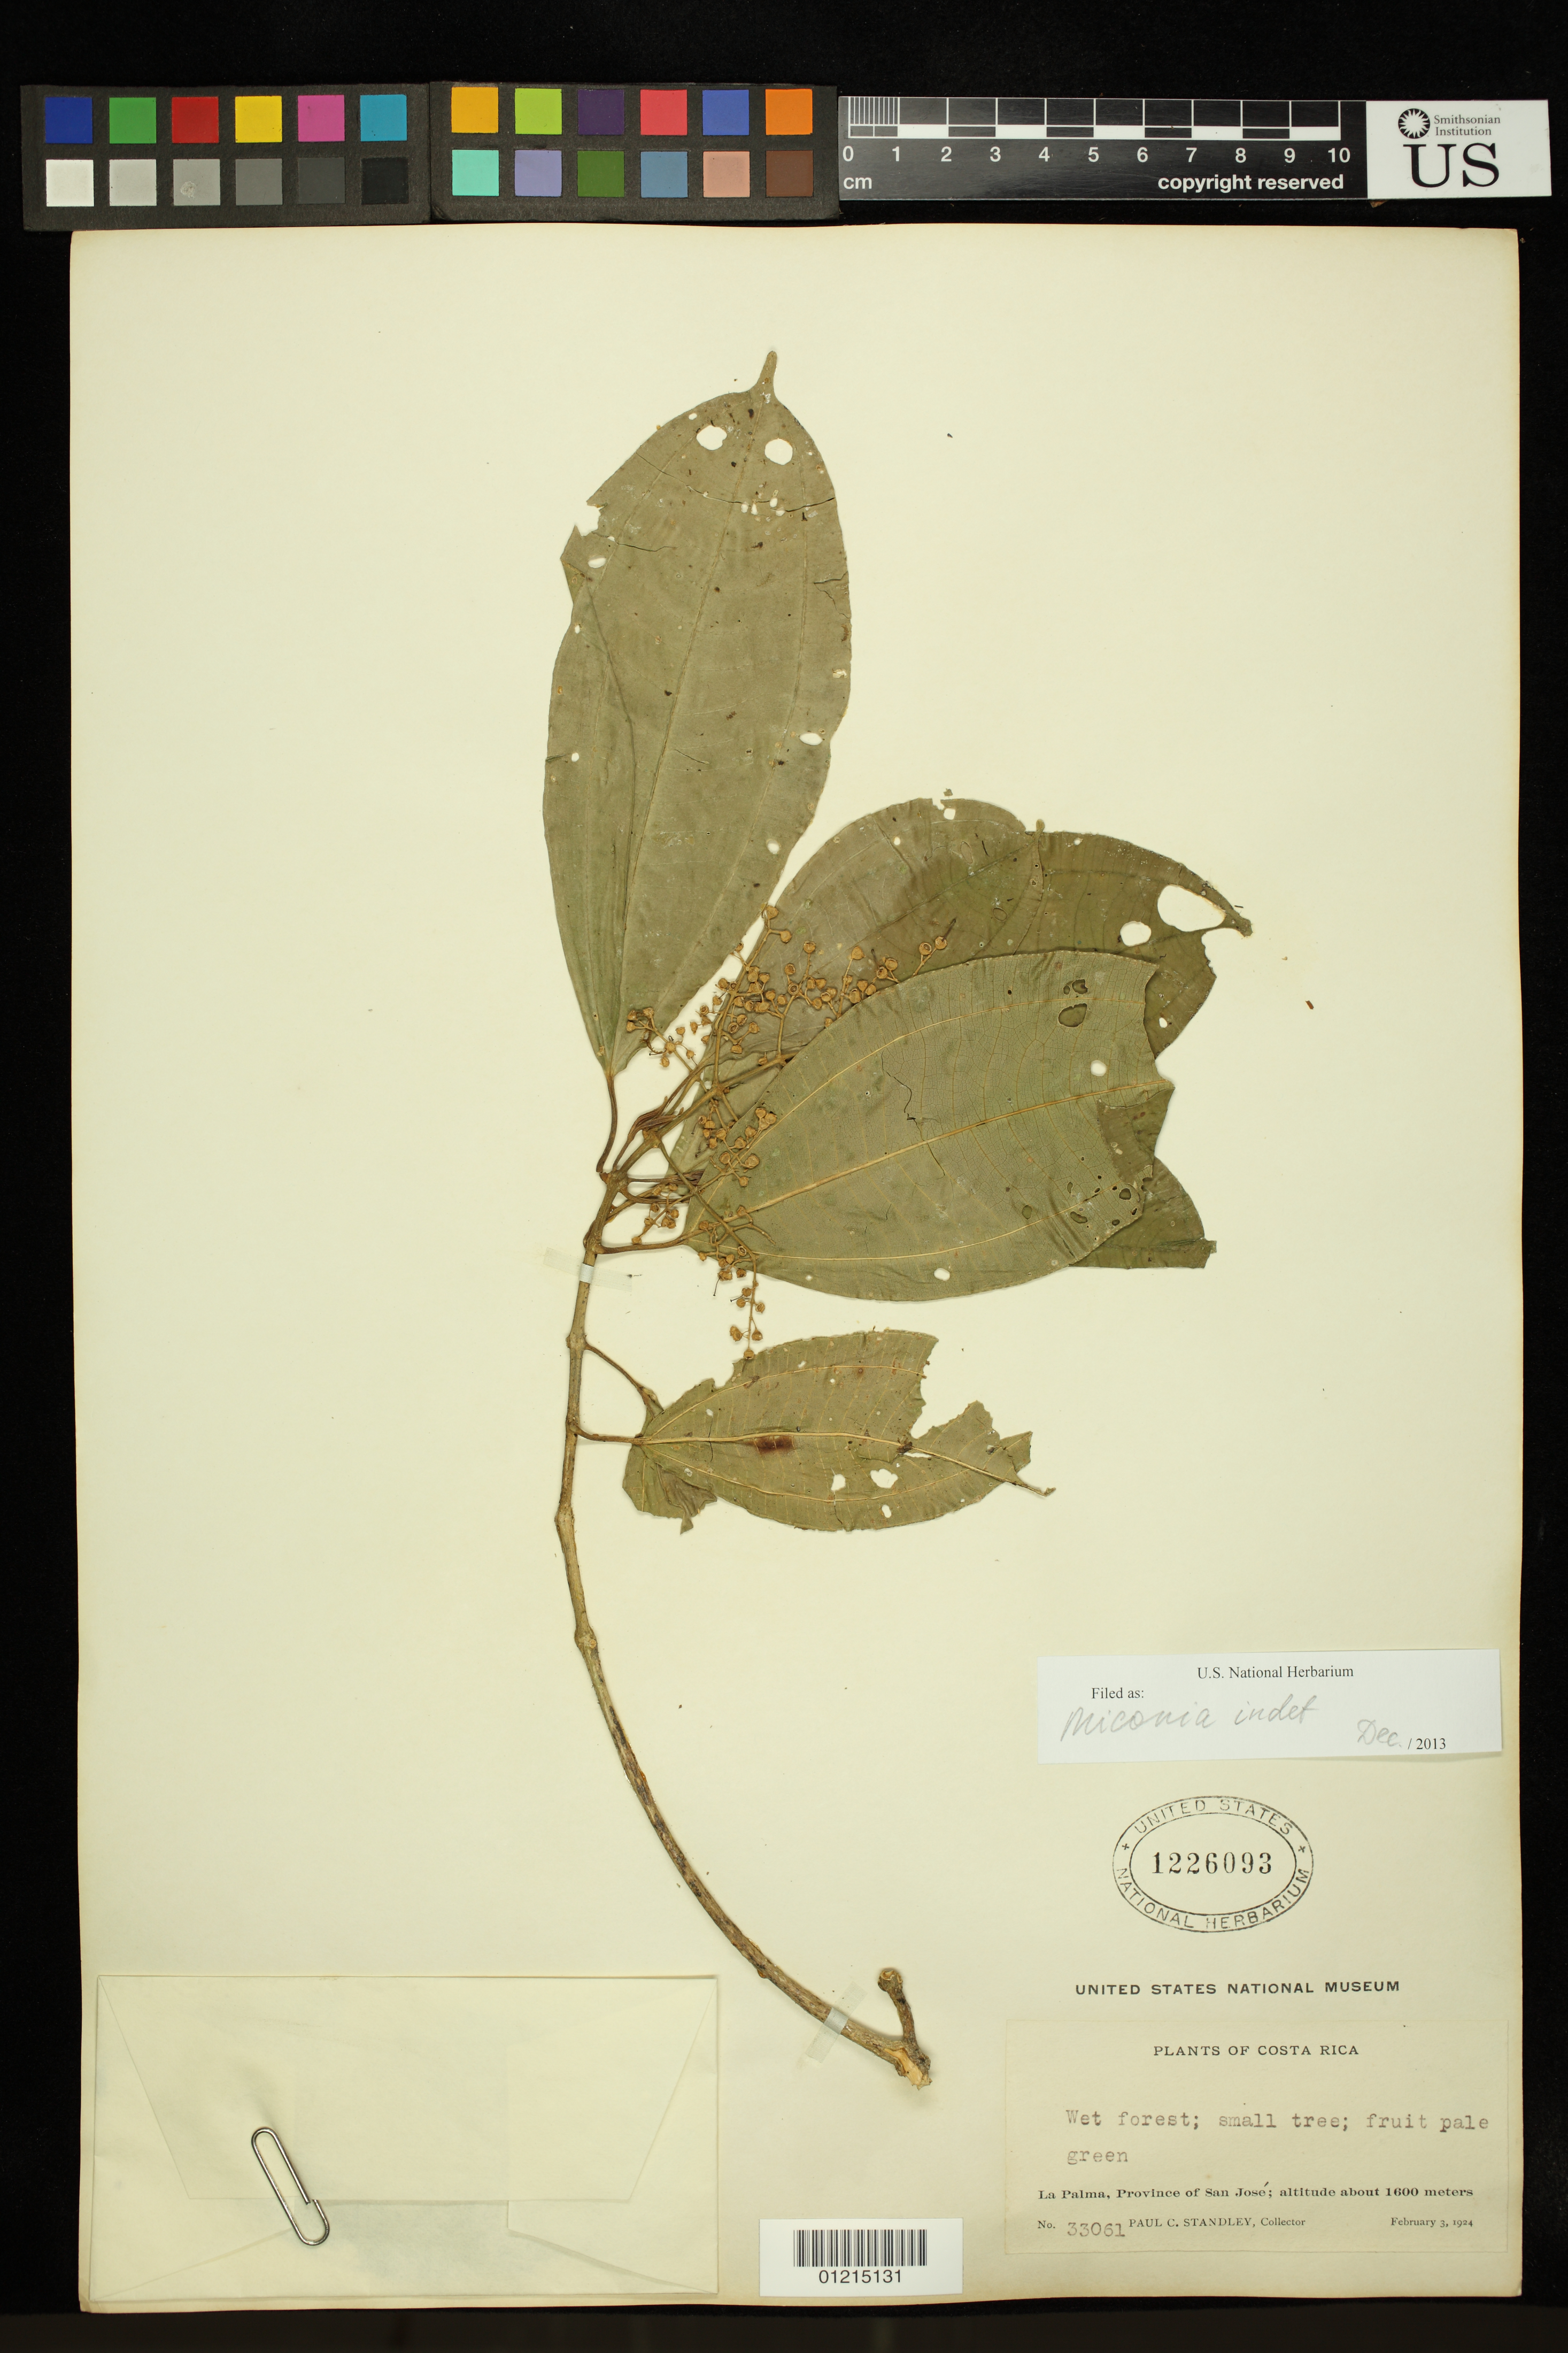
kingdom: Plantae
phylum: Tracheophyta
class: Magnoliopsida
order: Myrtales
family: Melastomataceae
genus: Miconia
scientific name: Miconia sp.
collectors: P. C. Standley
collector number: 33061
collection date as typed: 03 Feb 1924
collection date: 1924-02-03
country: Costa Rica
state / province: San José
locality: La Palma, Province of San José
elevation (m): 1600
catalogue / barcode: US 1226093